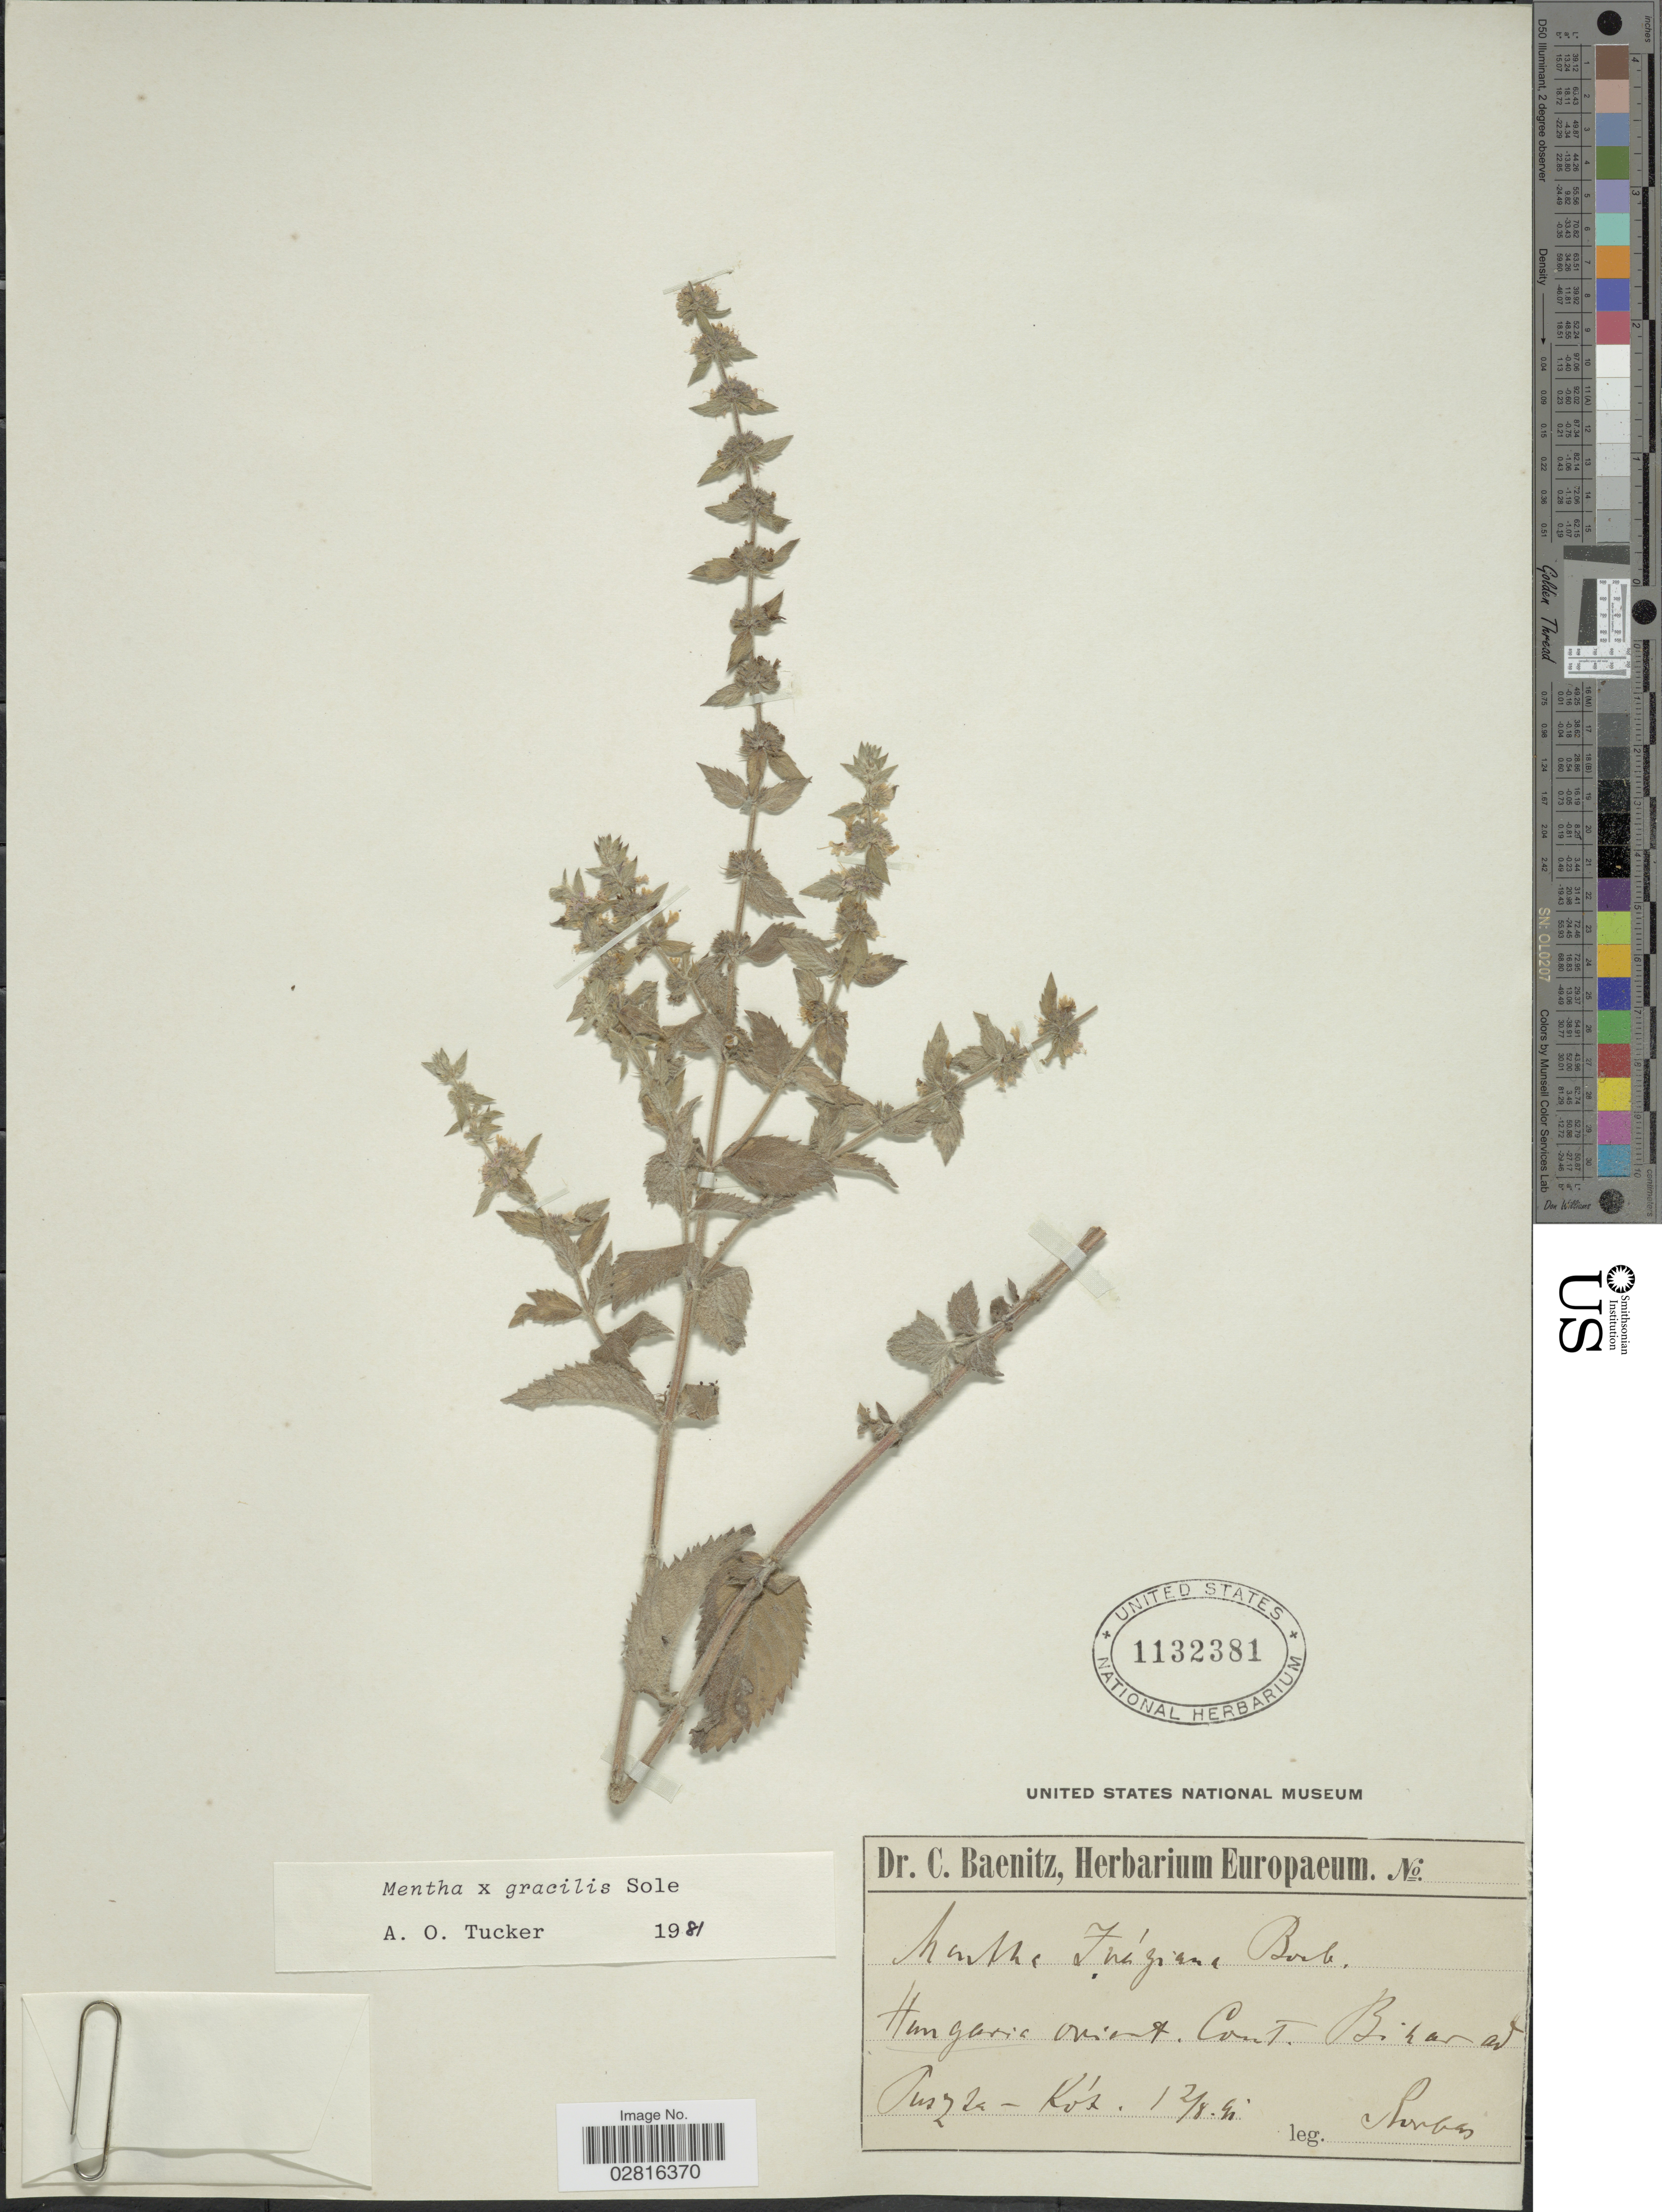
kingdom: Plantae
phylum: Tracheophyta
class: Magnoliopsida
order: Lamiales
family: Lamiaceae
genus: Mentha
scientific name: Mentha x gracilis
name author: Sole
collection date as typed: Transcribed d/m/y: 12/8/91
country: Hungary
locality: Hungaria orient. Cont. Biharat [interpreted]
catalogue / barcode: US 1132381